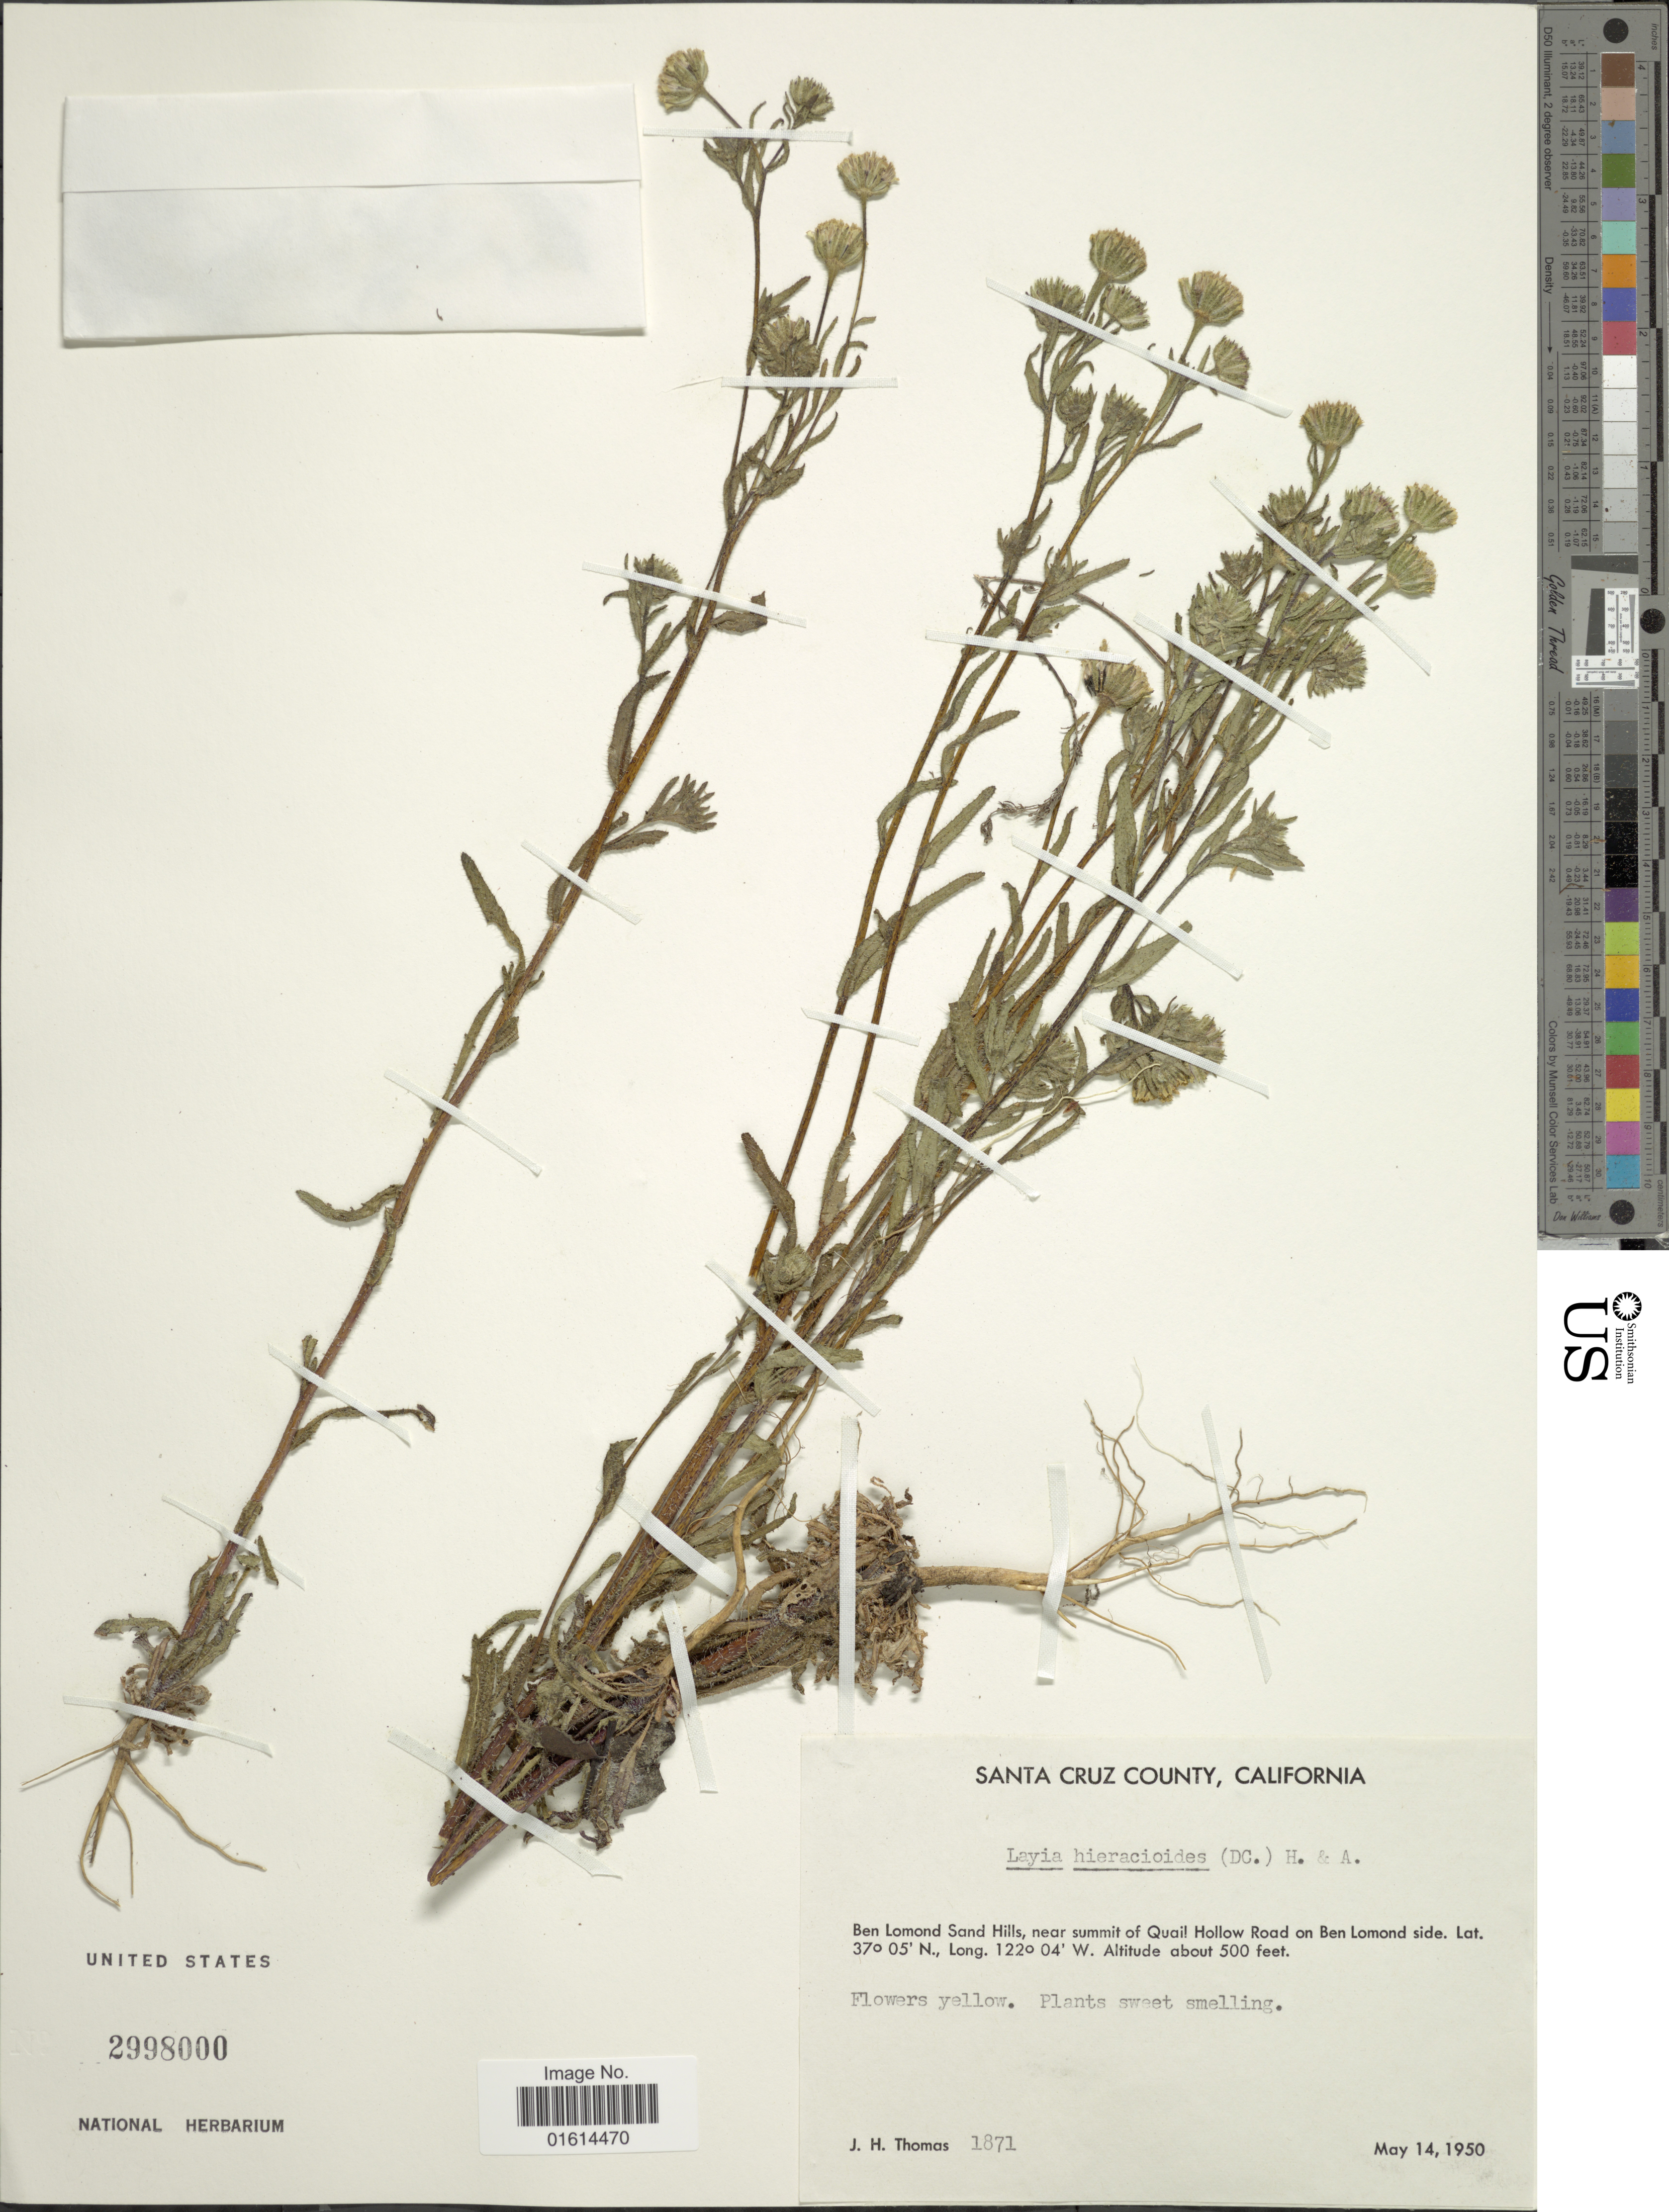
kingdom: Plantae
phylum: Tracheophyta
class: Magnoliopsida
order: Asterales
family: Asteraceae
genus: Layia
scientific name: Layia hieracioides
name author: (Hook. & Arn.) DC.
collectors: J. H. Thomas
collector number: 1871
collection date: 1950-05-14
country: United States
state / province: California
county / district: Santa Cruz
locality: Santa Cruz County, Ben Lomond San Hills, near summit of Quail Hollow Road on Ben Lomond side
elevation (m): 152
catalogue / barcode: US 2998000